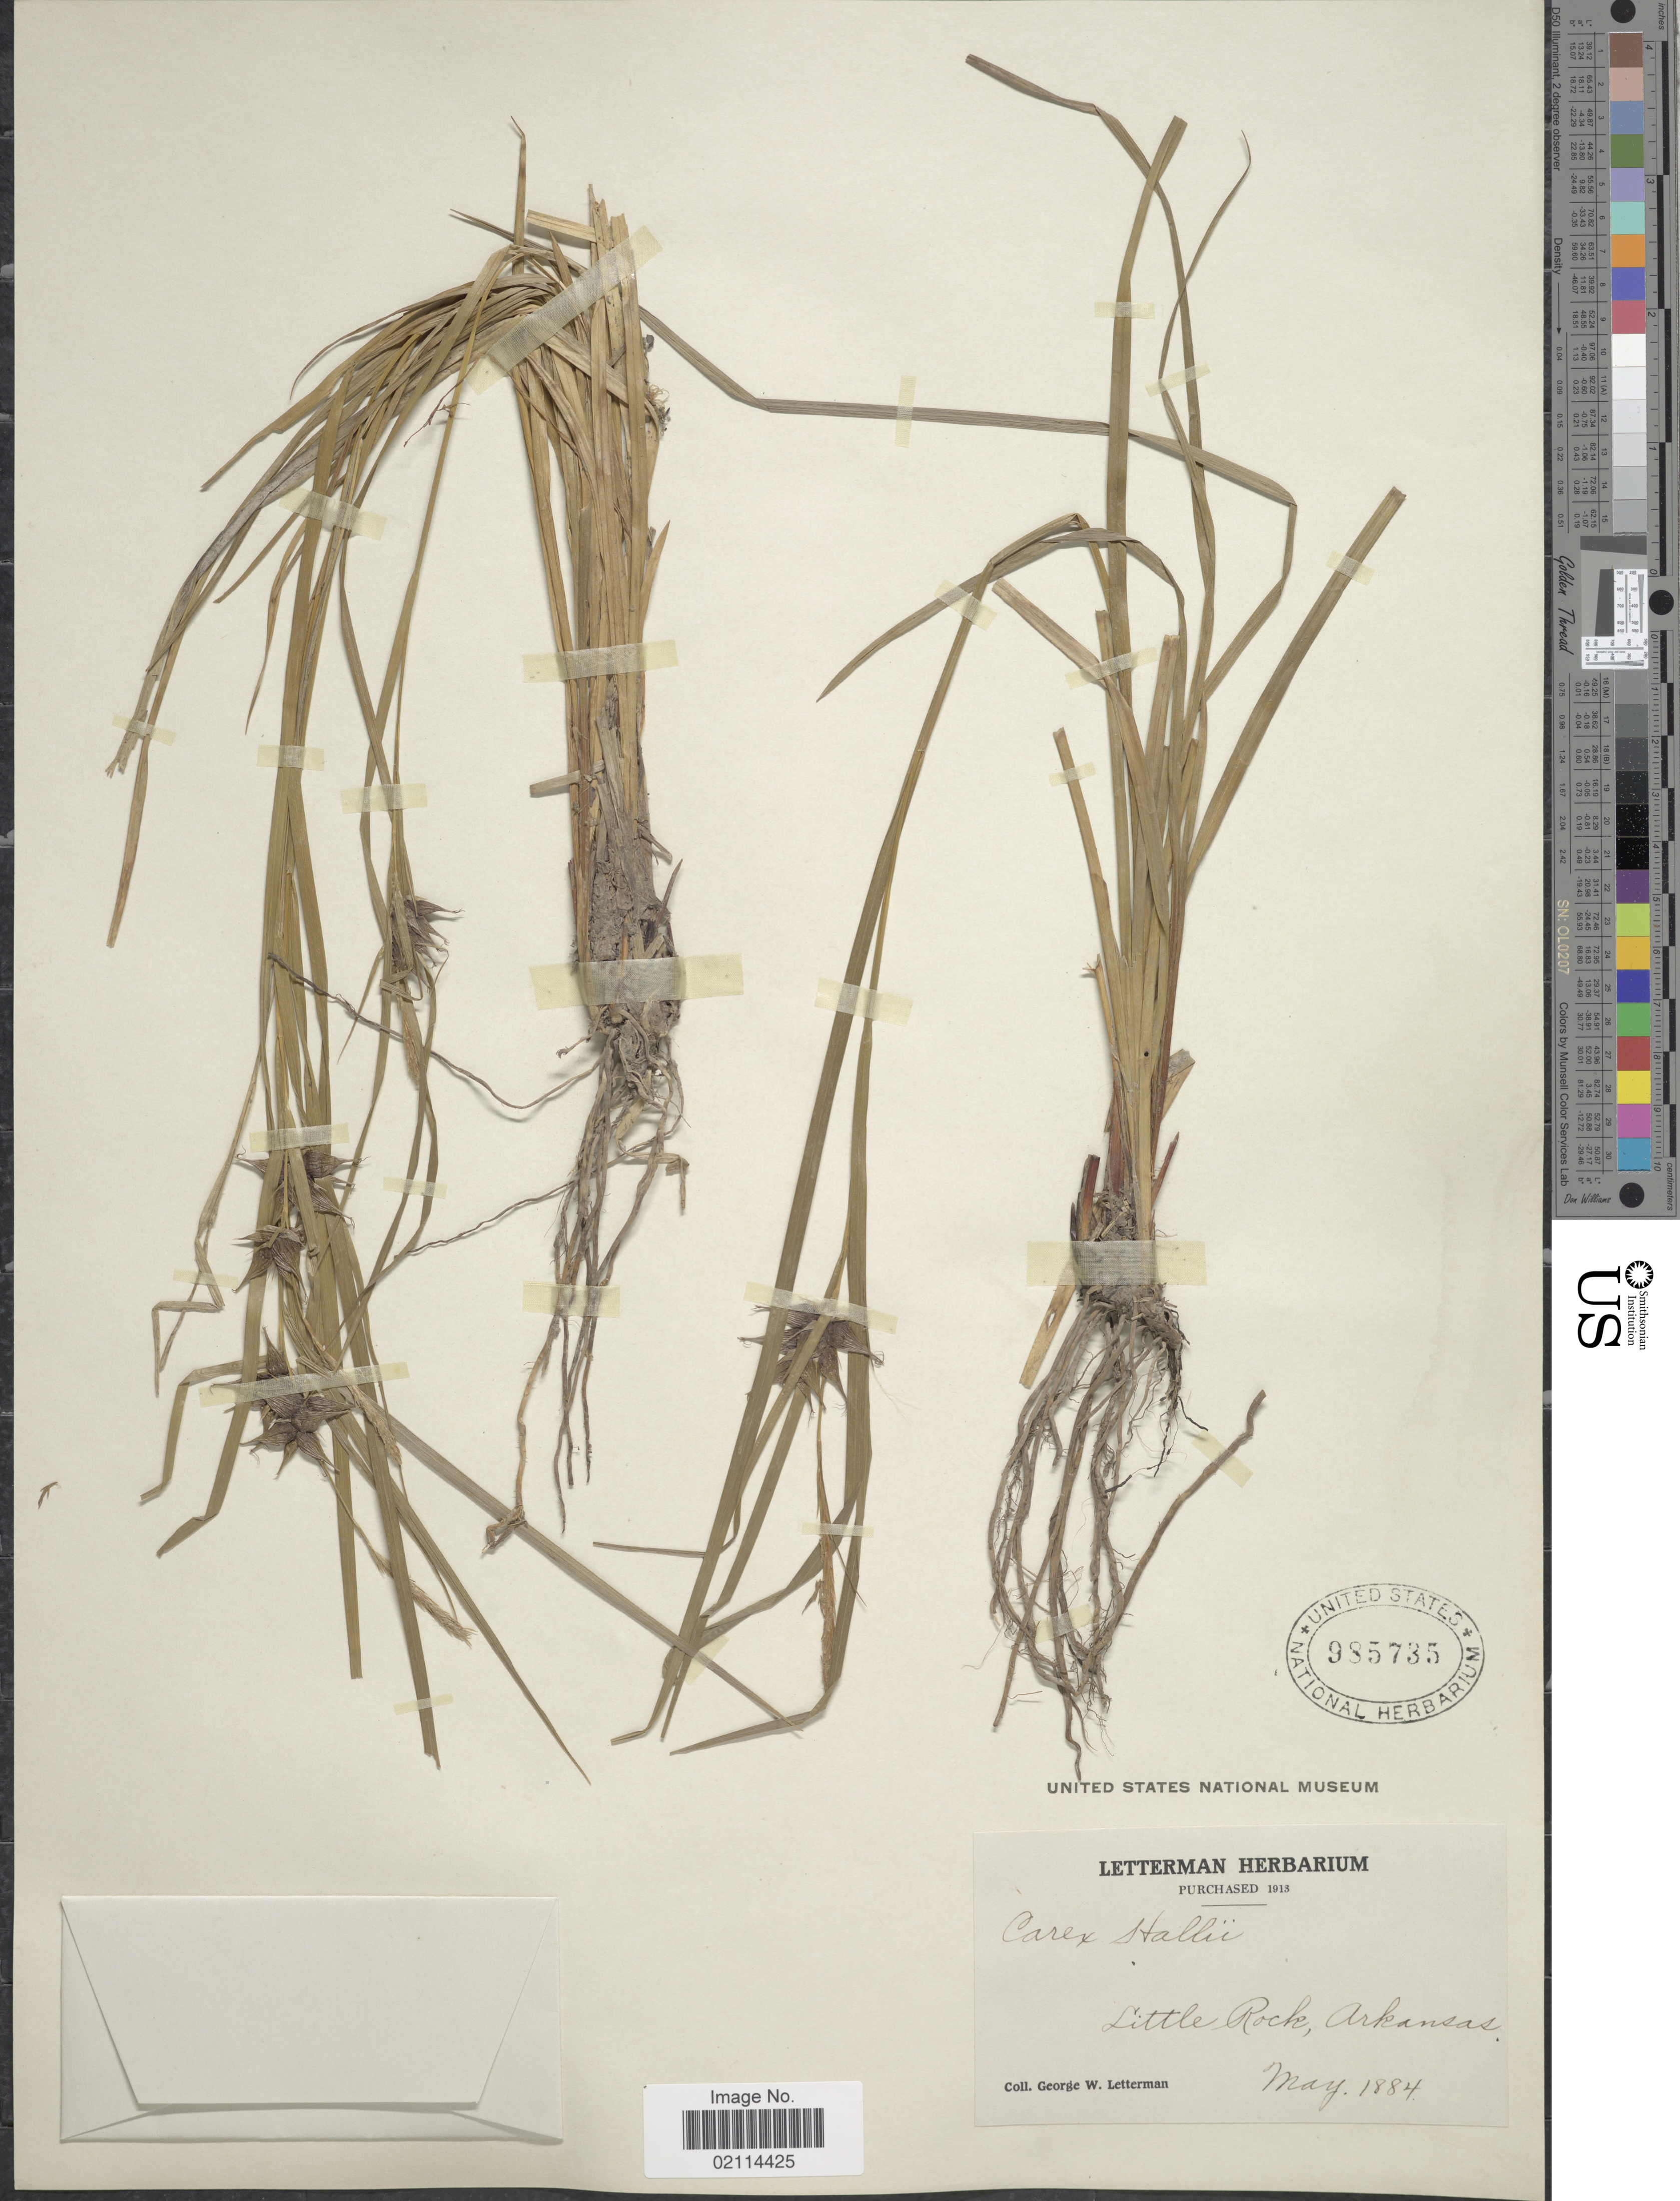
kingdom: Plantae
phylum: Tracheophyta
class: Liliopsida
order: Poales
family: Cyperaceae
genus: Carex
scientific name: Carex intumescens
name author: Rudge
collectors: G. W. Letterman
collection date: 1884-05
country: United States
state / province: Arkansas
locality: Little Rock.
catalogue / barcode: US 985735